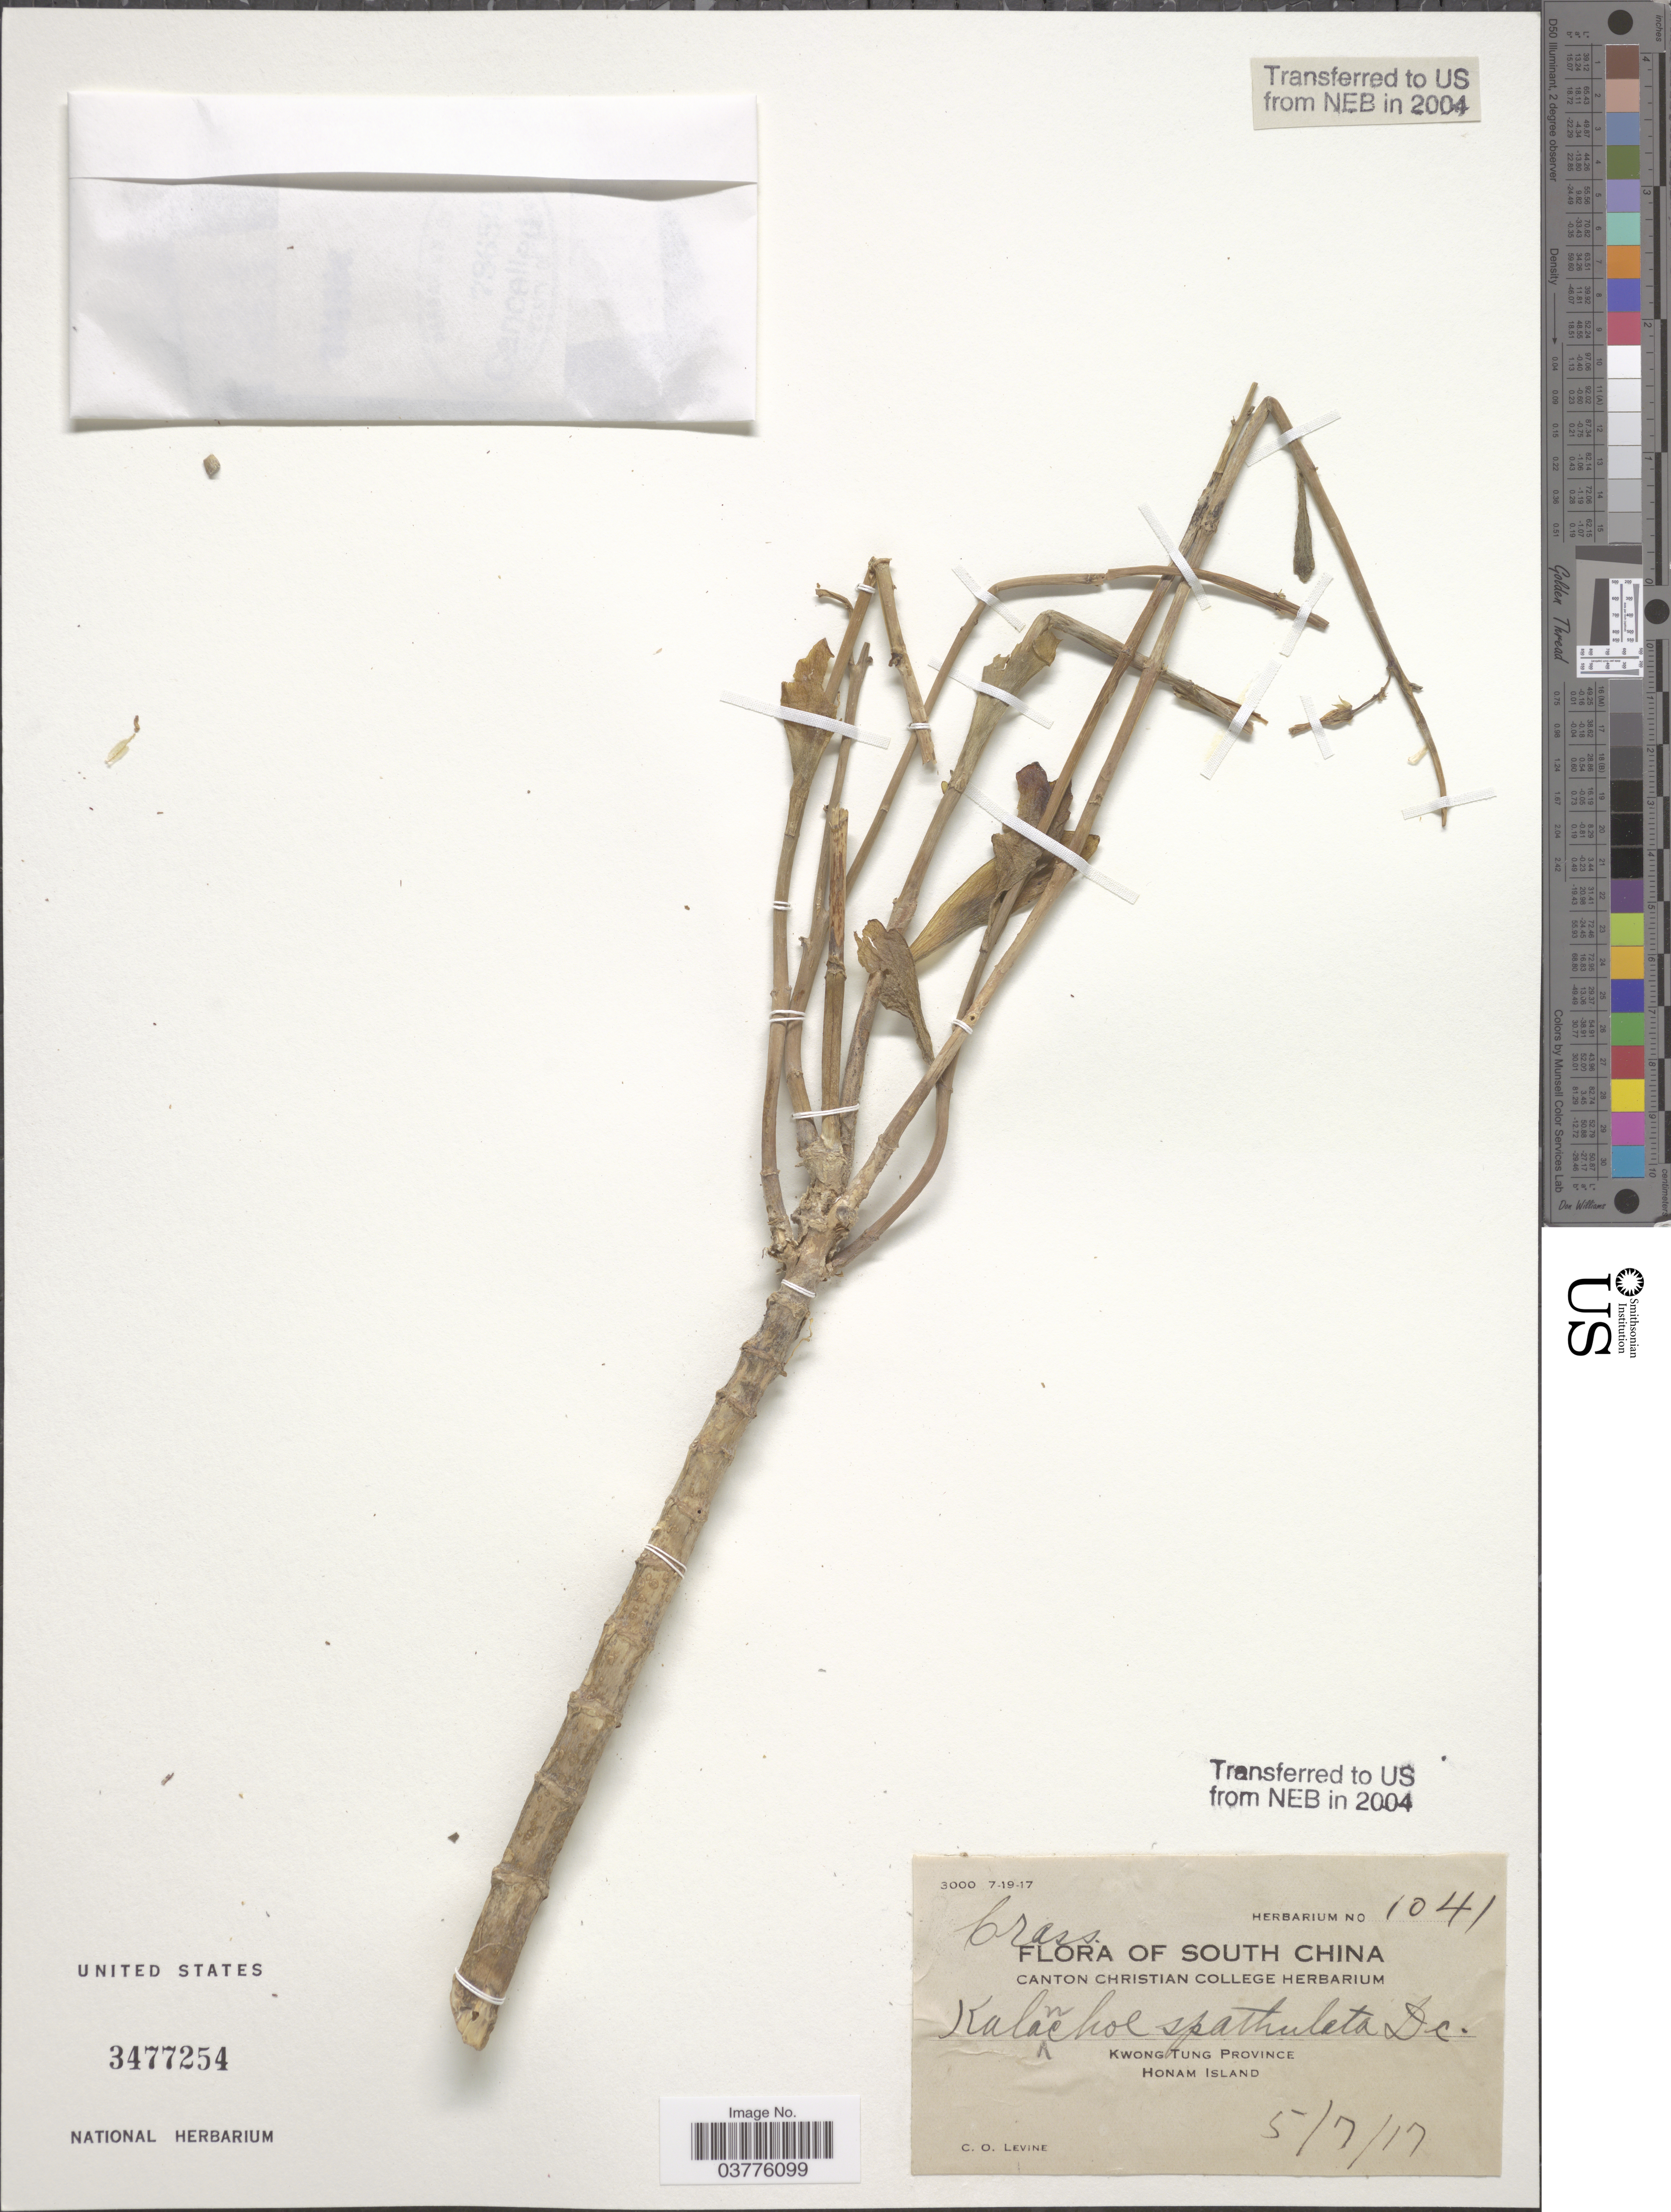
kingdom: Plantae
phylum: Tracheophyta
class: Magnoliopsida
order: Saxifragales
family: Crassulaceae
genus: Kalanchoe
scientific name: Kalanchoe spathulata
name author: DC.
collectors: C. O. Levine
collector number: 1041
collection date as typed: Transcribed d/m/y: 5/7/17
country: China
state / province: Guangdong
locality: South China. Kwong Tung Province. Honam Island.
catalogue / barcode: US 3477254